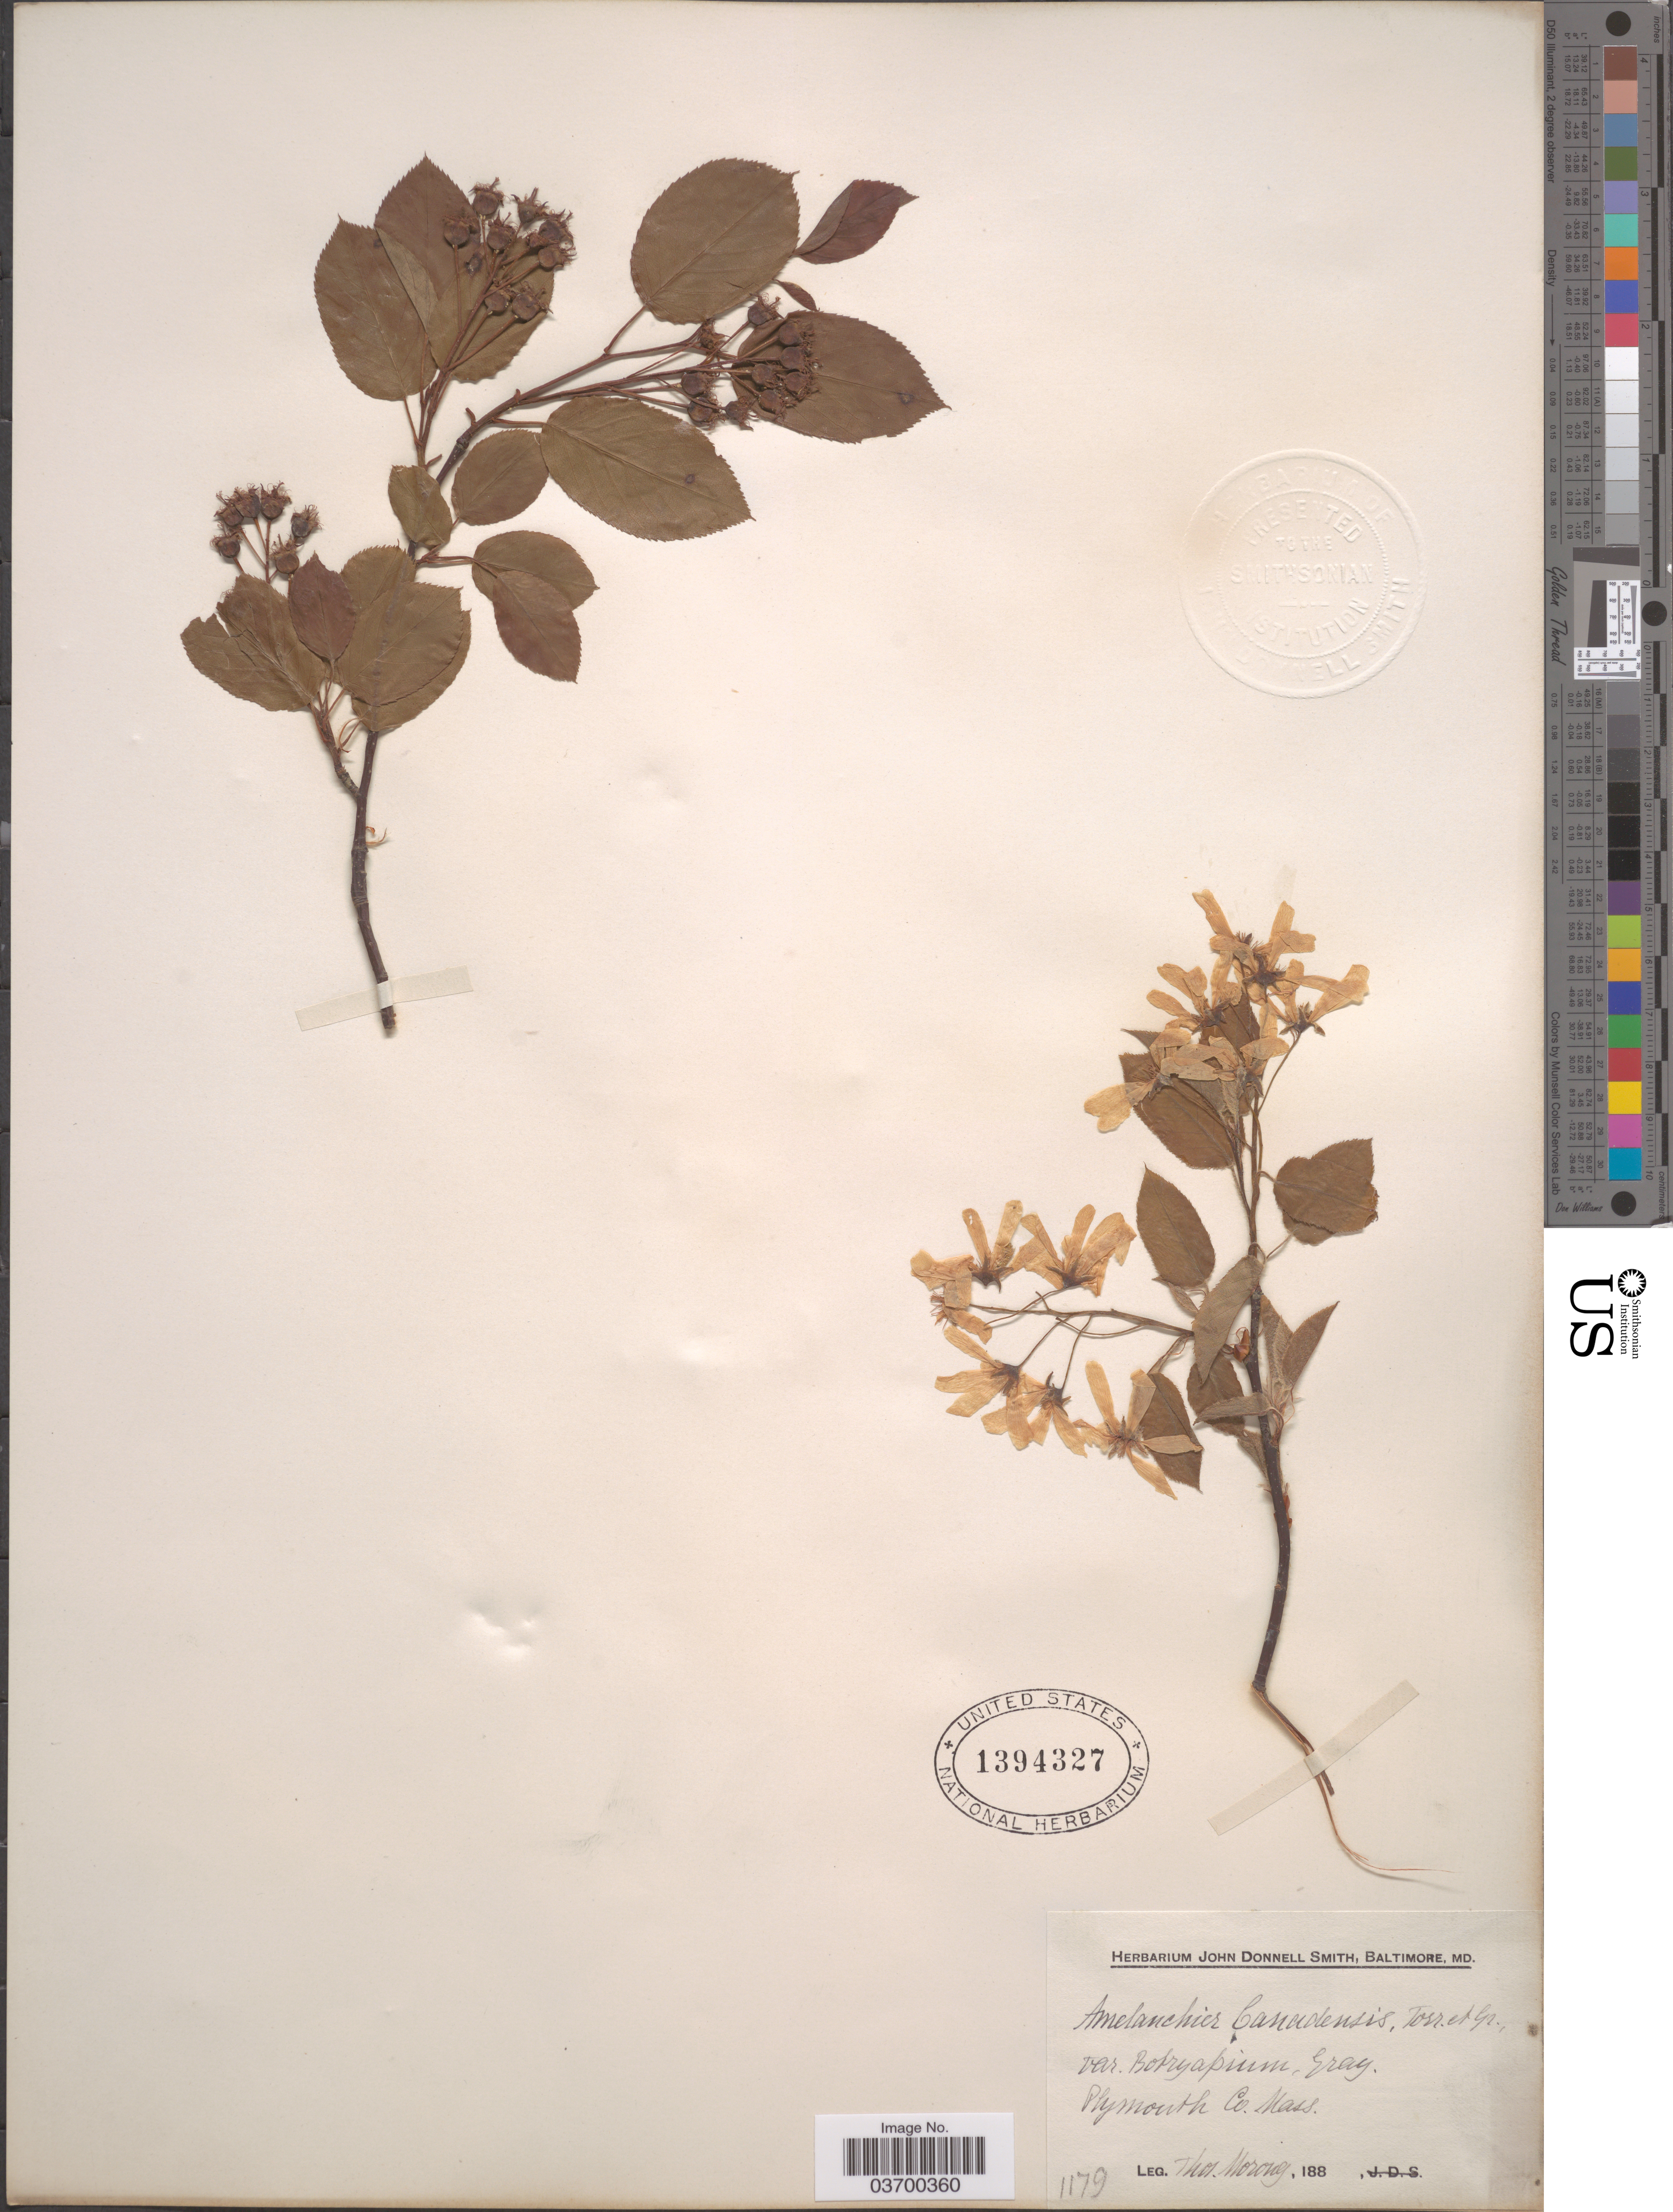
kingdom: Plantae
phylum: Tracheophyta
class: Magnoliopsida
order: Rosales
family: Rosaceae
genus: Amelanchier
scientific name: Amelanchier canadensis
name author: (L.) Medic.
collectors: ex herb. T. Morong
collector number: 1179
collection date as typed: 188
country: United States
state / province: Massachusetts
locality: Plymouth Co.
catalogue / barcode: US 1394327